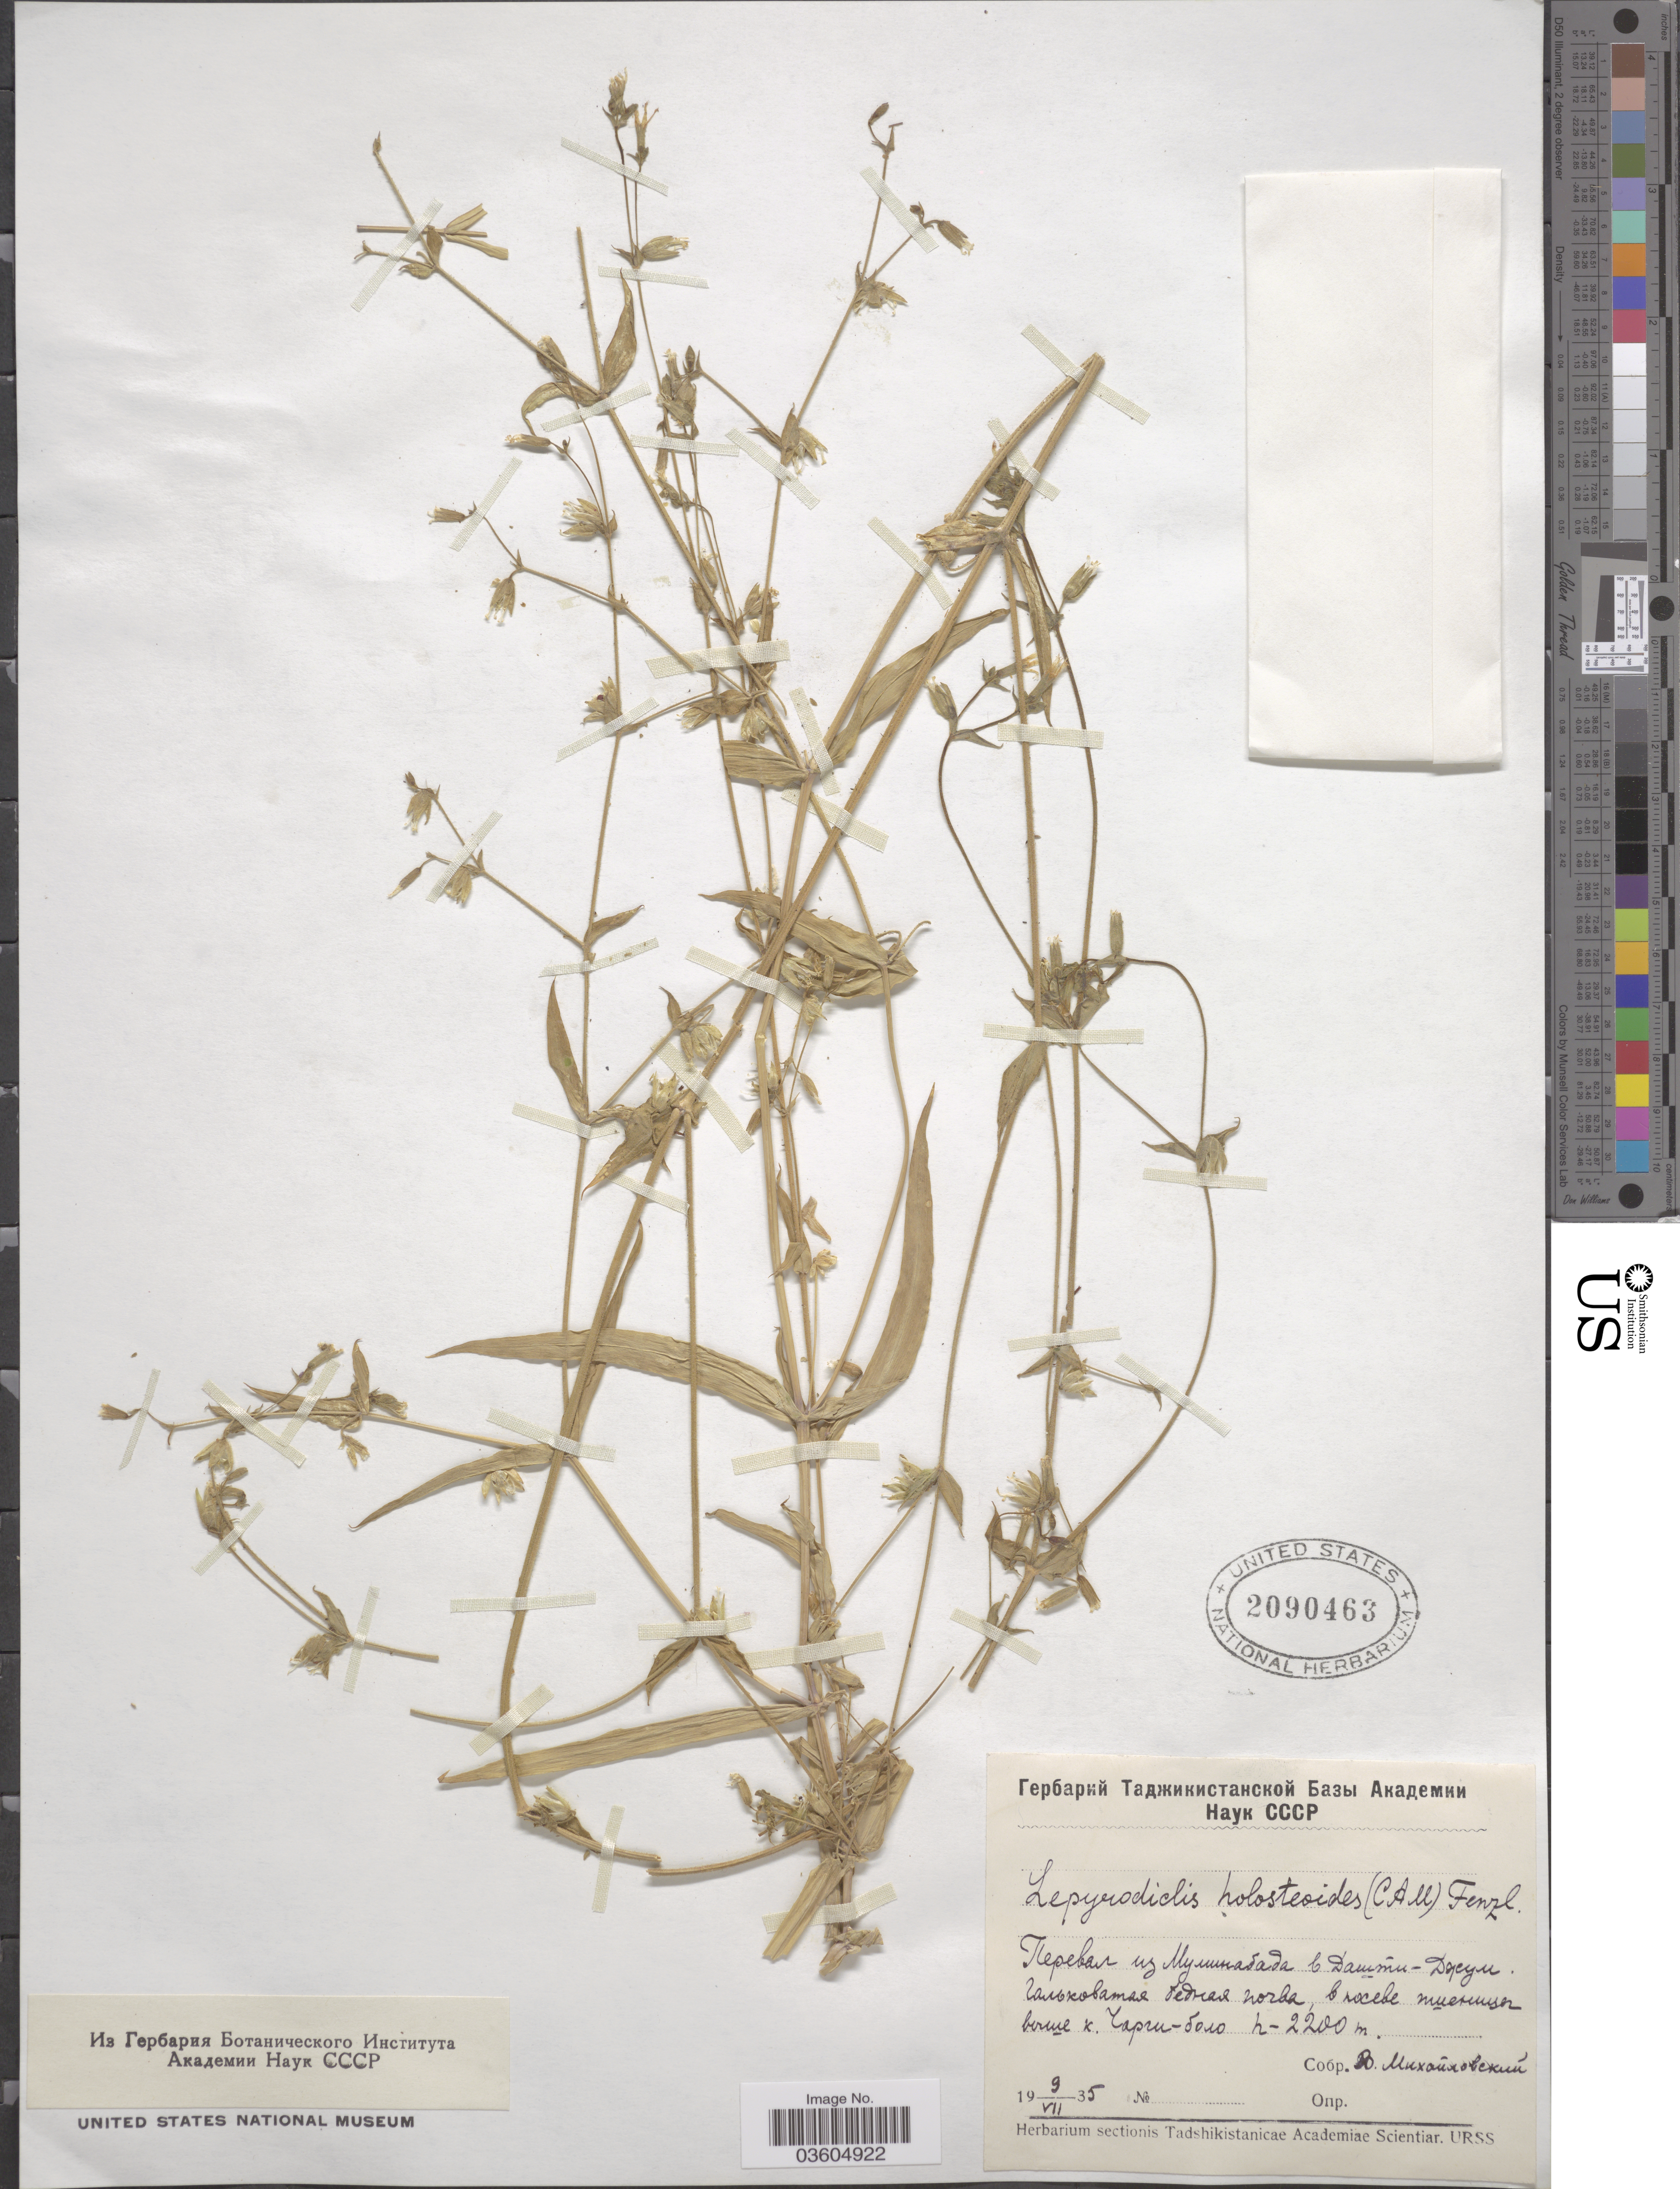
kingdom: Plantae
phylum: Tracheophyta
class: Magnoliopsida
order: Caryophyllales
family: Caryophyllaceae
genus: Lepyrodiclis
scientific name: Lepyrodiclis holosteoides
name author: (C.A. Mey.) Fenzl ex Fisch. & C.A. Mey.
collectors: V. Mikhailovskiy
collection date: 1935-07-09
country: Tajikistan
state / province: Khatlon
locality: Dashtijum.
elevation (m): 2200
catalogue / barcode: US 2090463